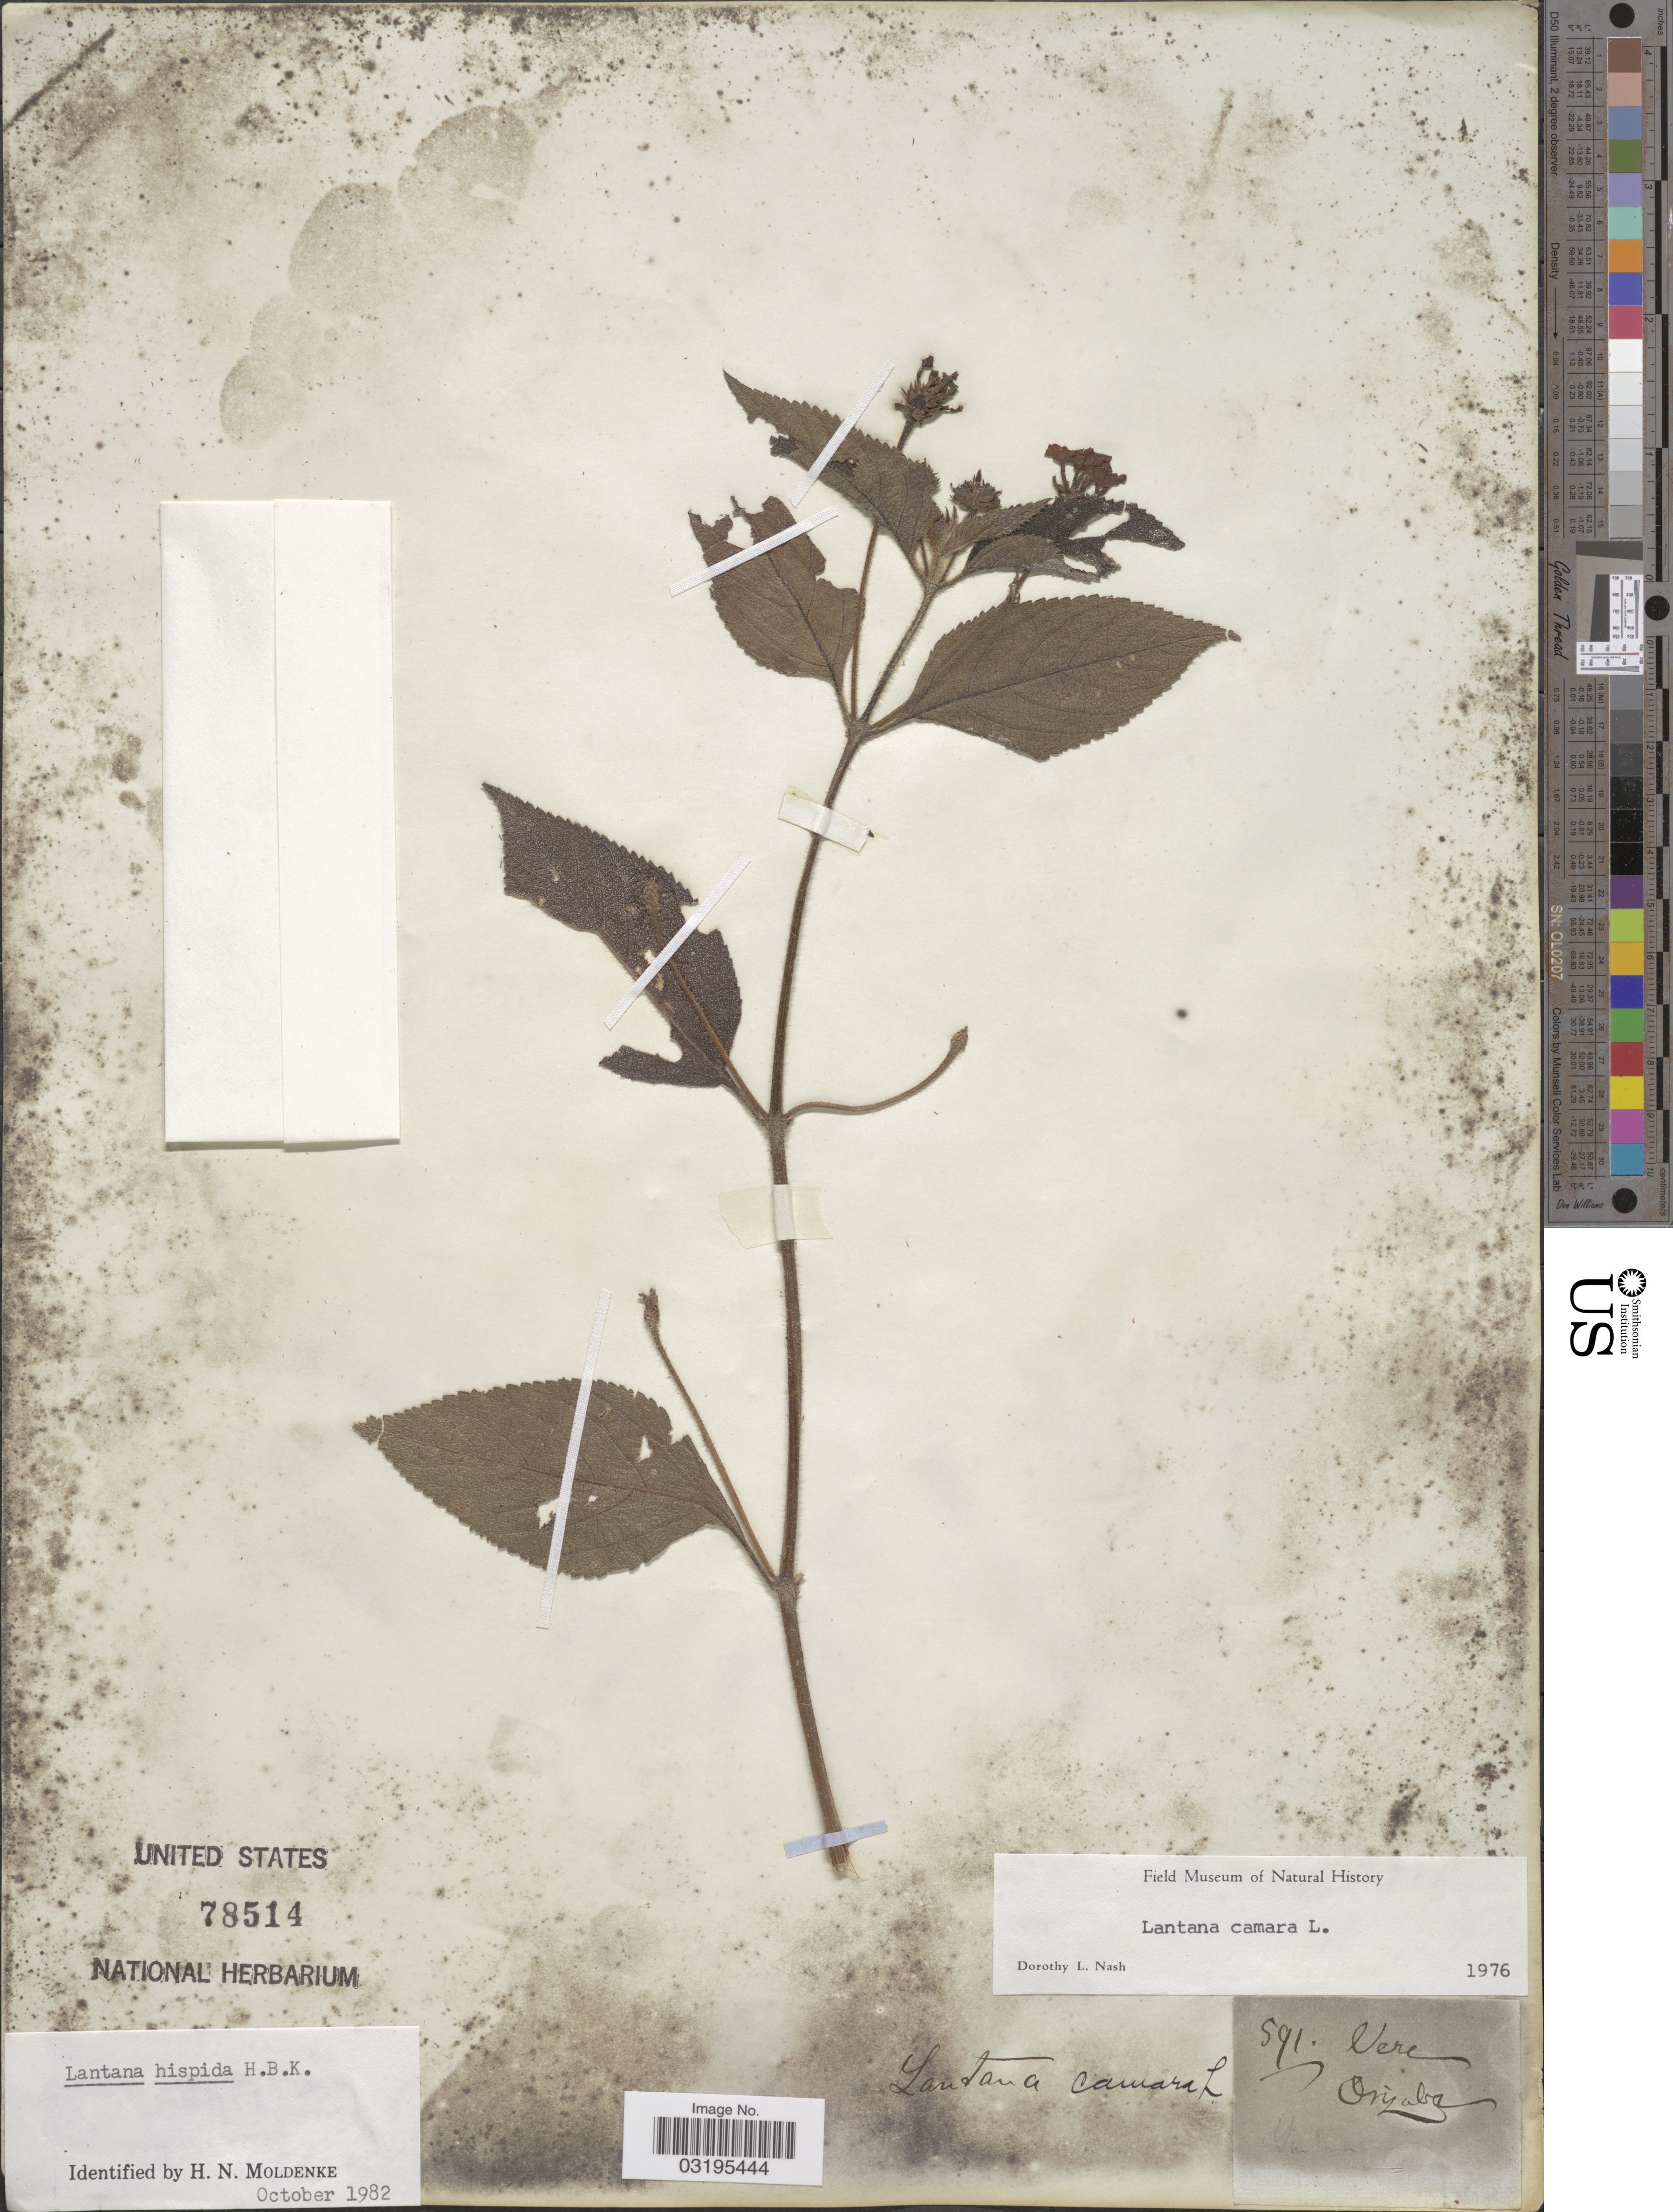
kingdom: Plantae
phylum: Tracheophyta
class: Magnoliopsida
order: Lamiales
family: Verbenaceae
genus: Lantana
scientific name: Lantana hispida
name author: Kunth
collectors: Vere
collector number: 591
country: Mexico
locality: Orizaba.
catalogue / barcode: US 78514